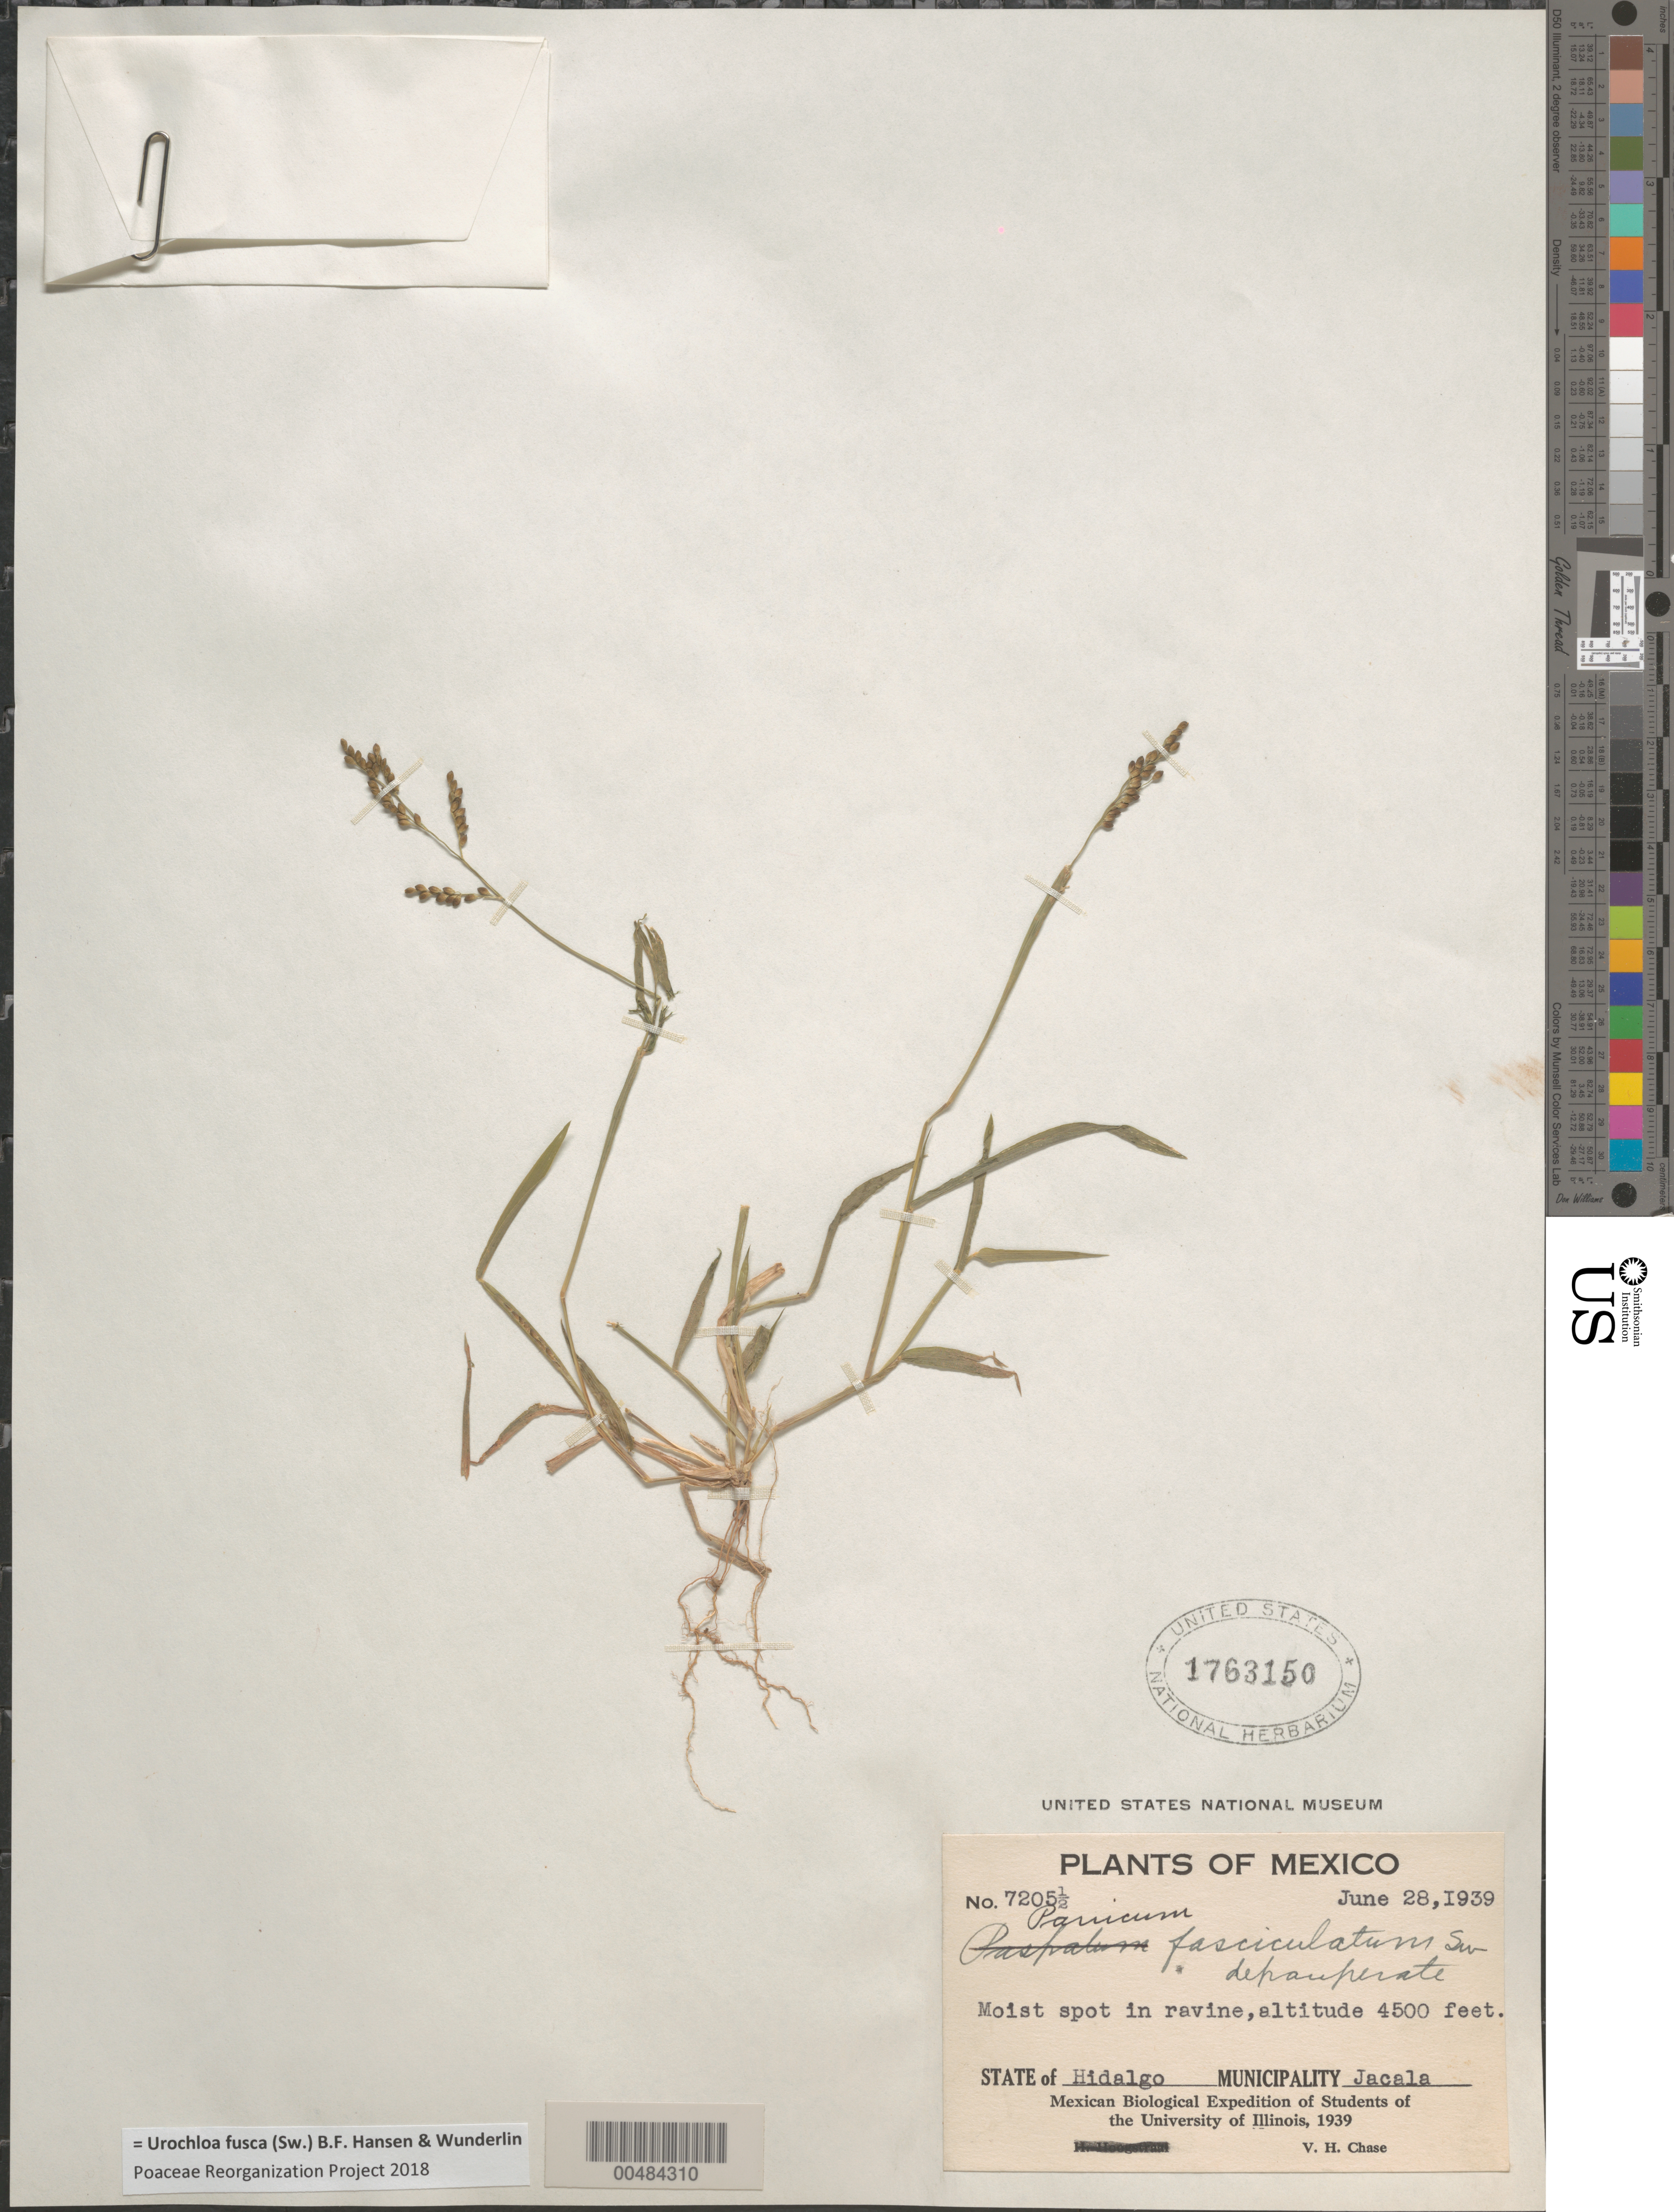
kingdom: Plantae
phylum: Tracheophyta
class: Liliopsida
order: Poales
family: Poaceae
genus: Urochloa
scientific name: Urochloa fusca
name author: (Sw.) B.F. Hansen & Wunderlin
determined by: Poaceae Reorganization Project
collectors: V. H. Chase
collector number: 7205.5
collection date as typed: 28 Jun 1939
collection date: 1939-06-28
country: Mexico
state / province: Hidalgo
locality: Jacala Mun.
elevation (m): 1372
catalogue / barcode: US 1763150